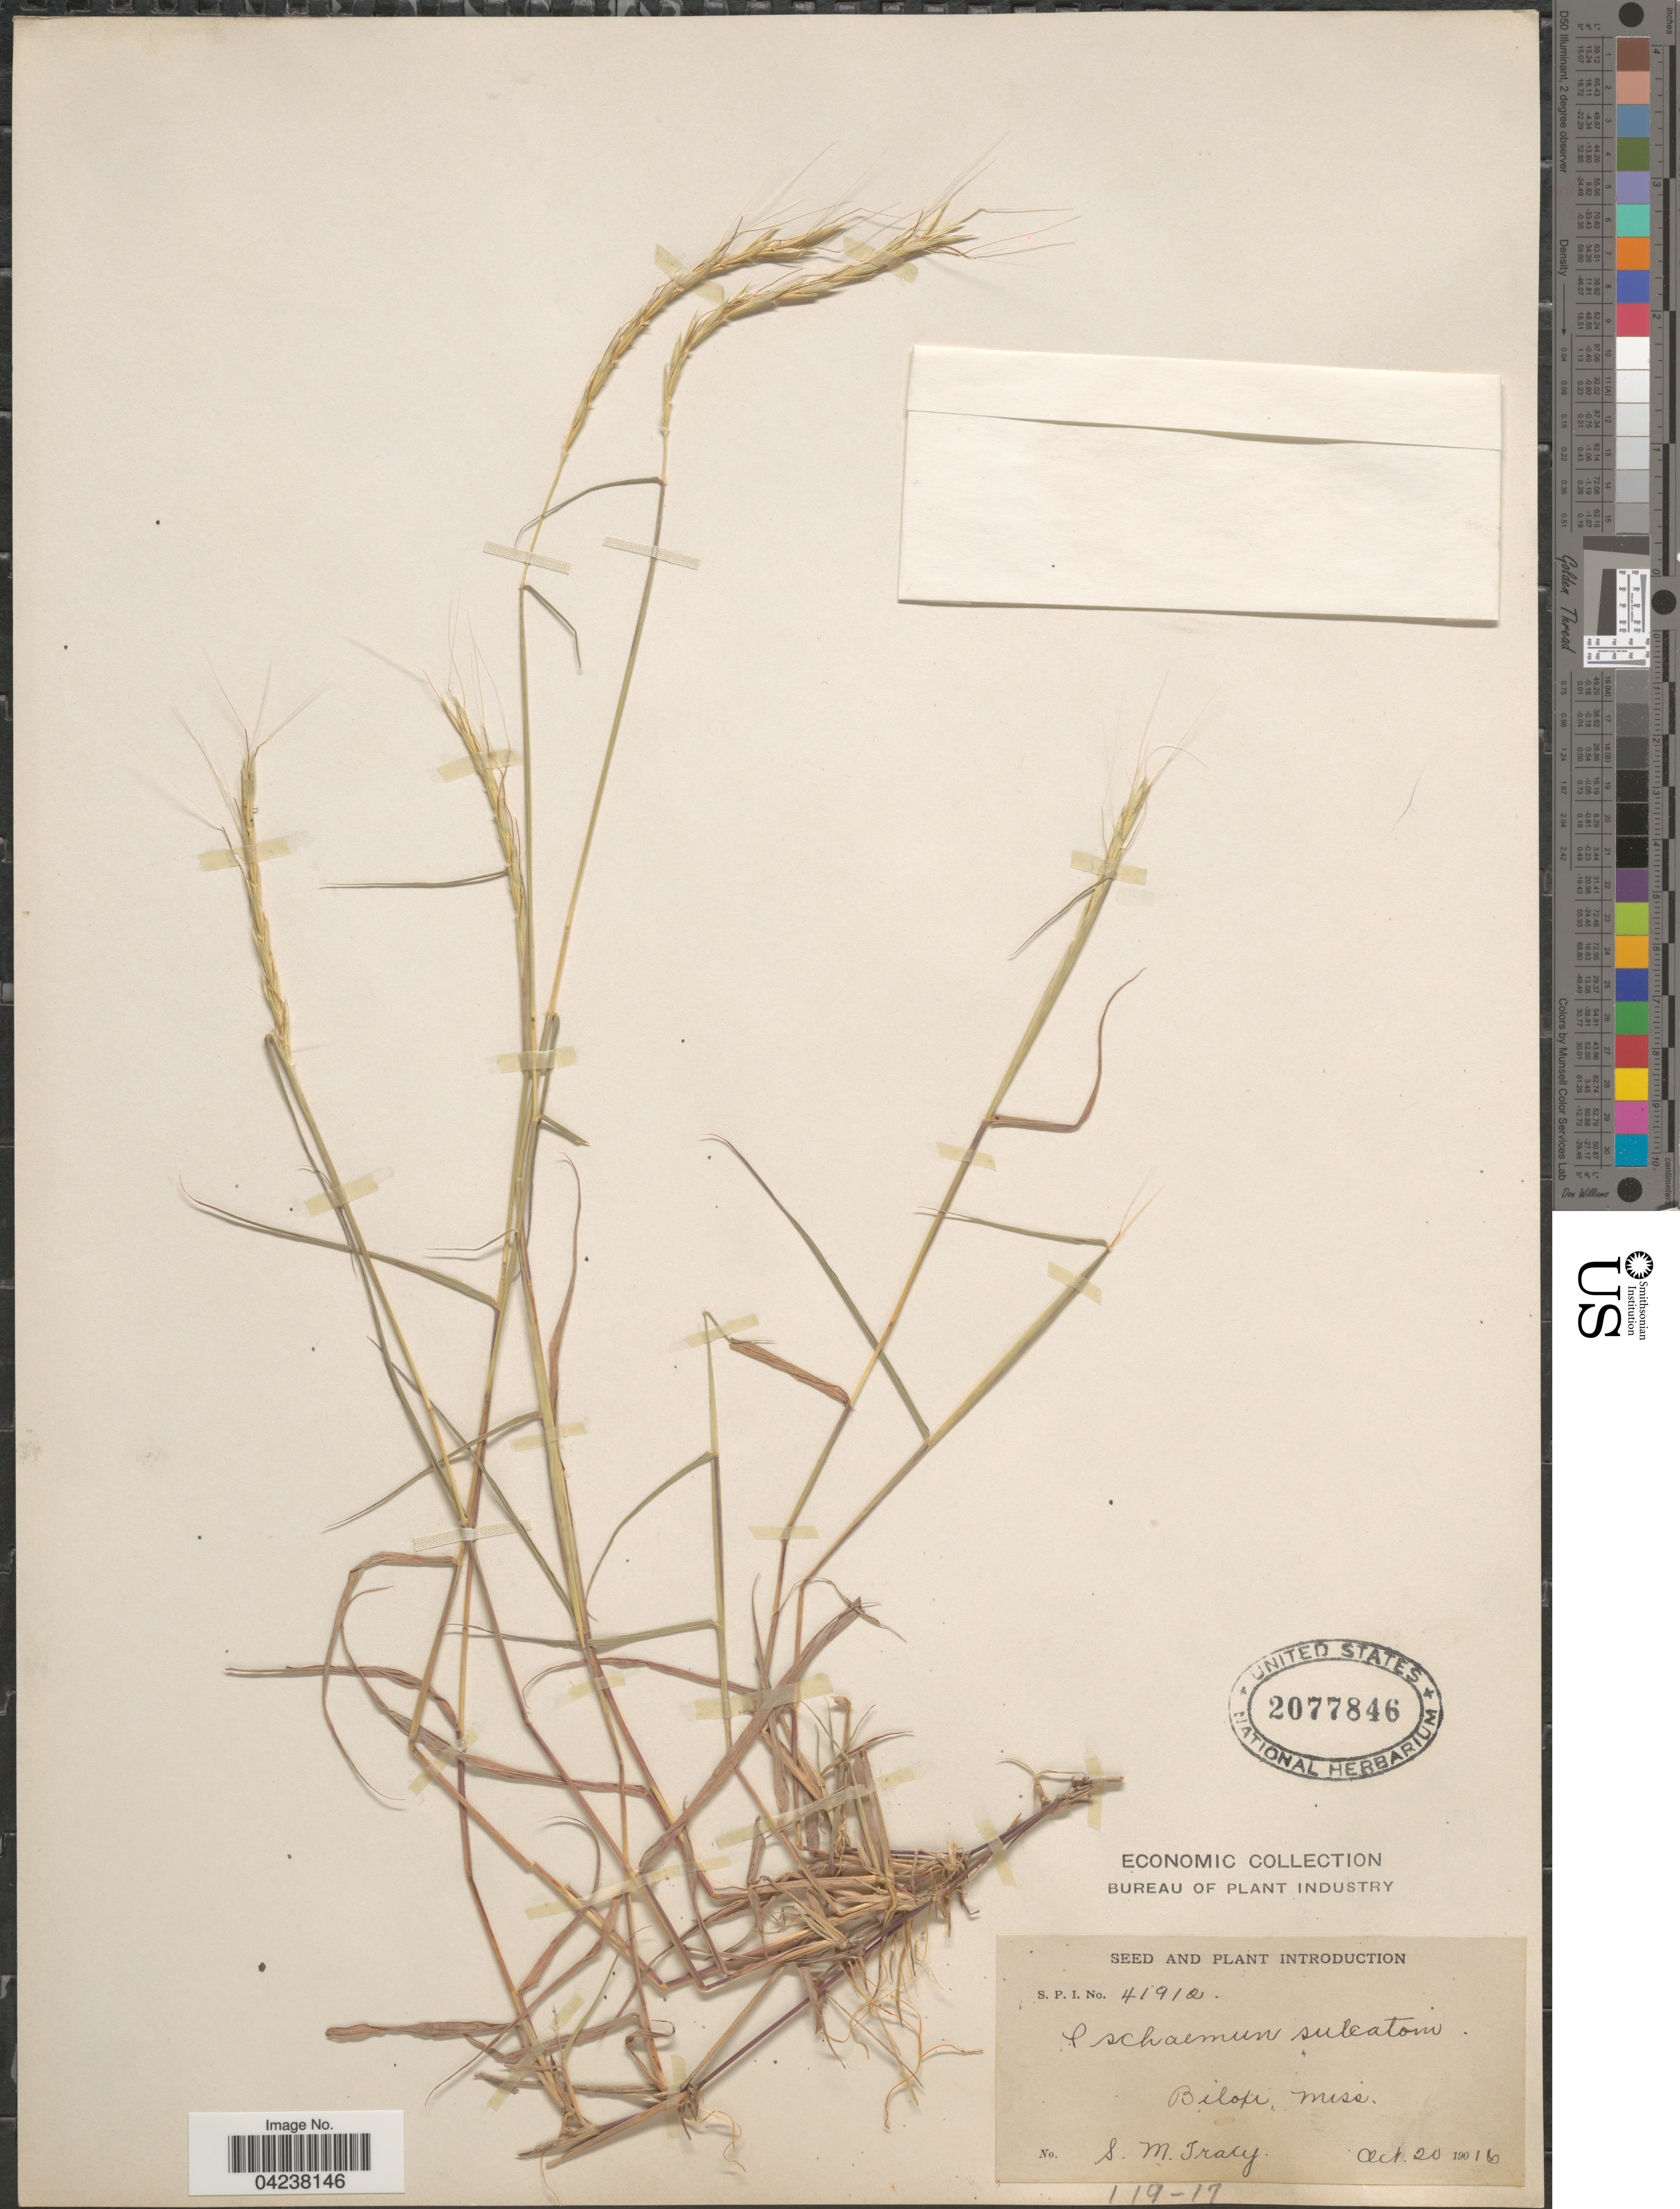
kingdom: Plantae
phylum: Tracheophyta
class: Liliopsida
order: Poales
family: Poaceae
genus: Sehima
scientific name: Sehima sulcatum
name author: (Hack.) A. Camus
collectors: S. M. Tracy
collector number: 41912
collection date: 1916-10-20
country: United States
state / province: Mississippi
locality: Biloxi.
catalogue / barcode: US 2077846